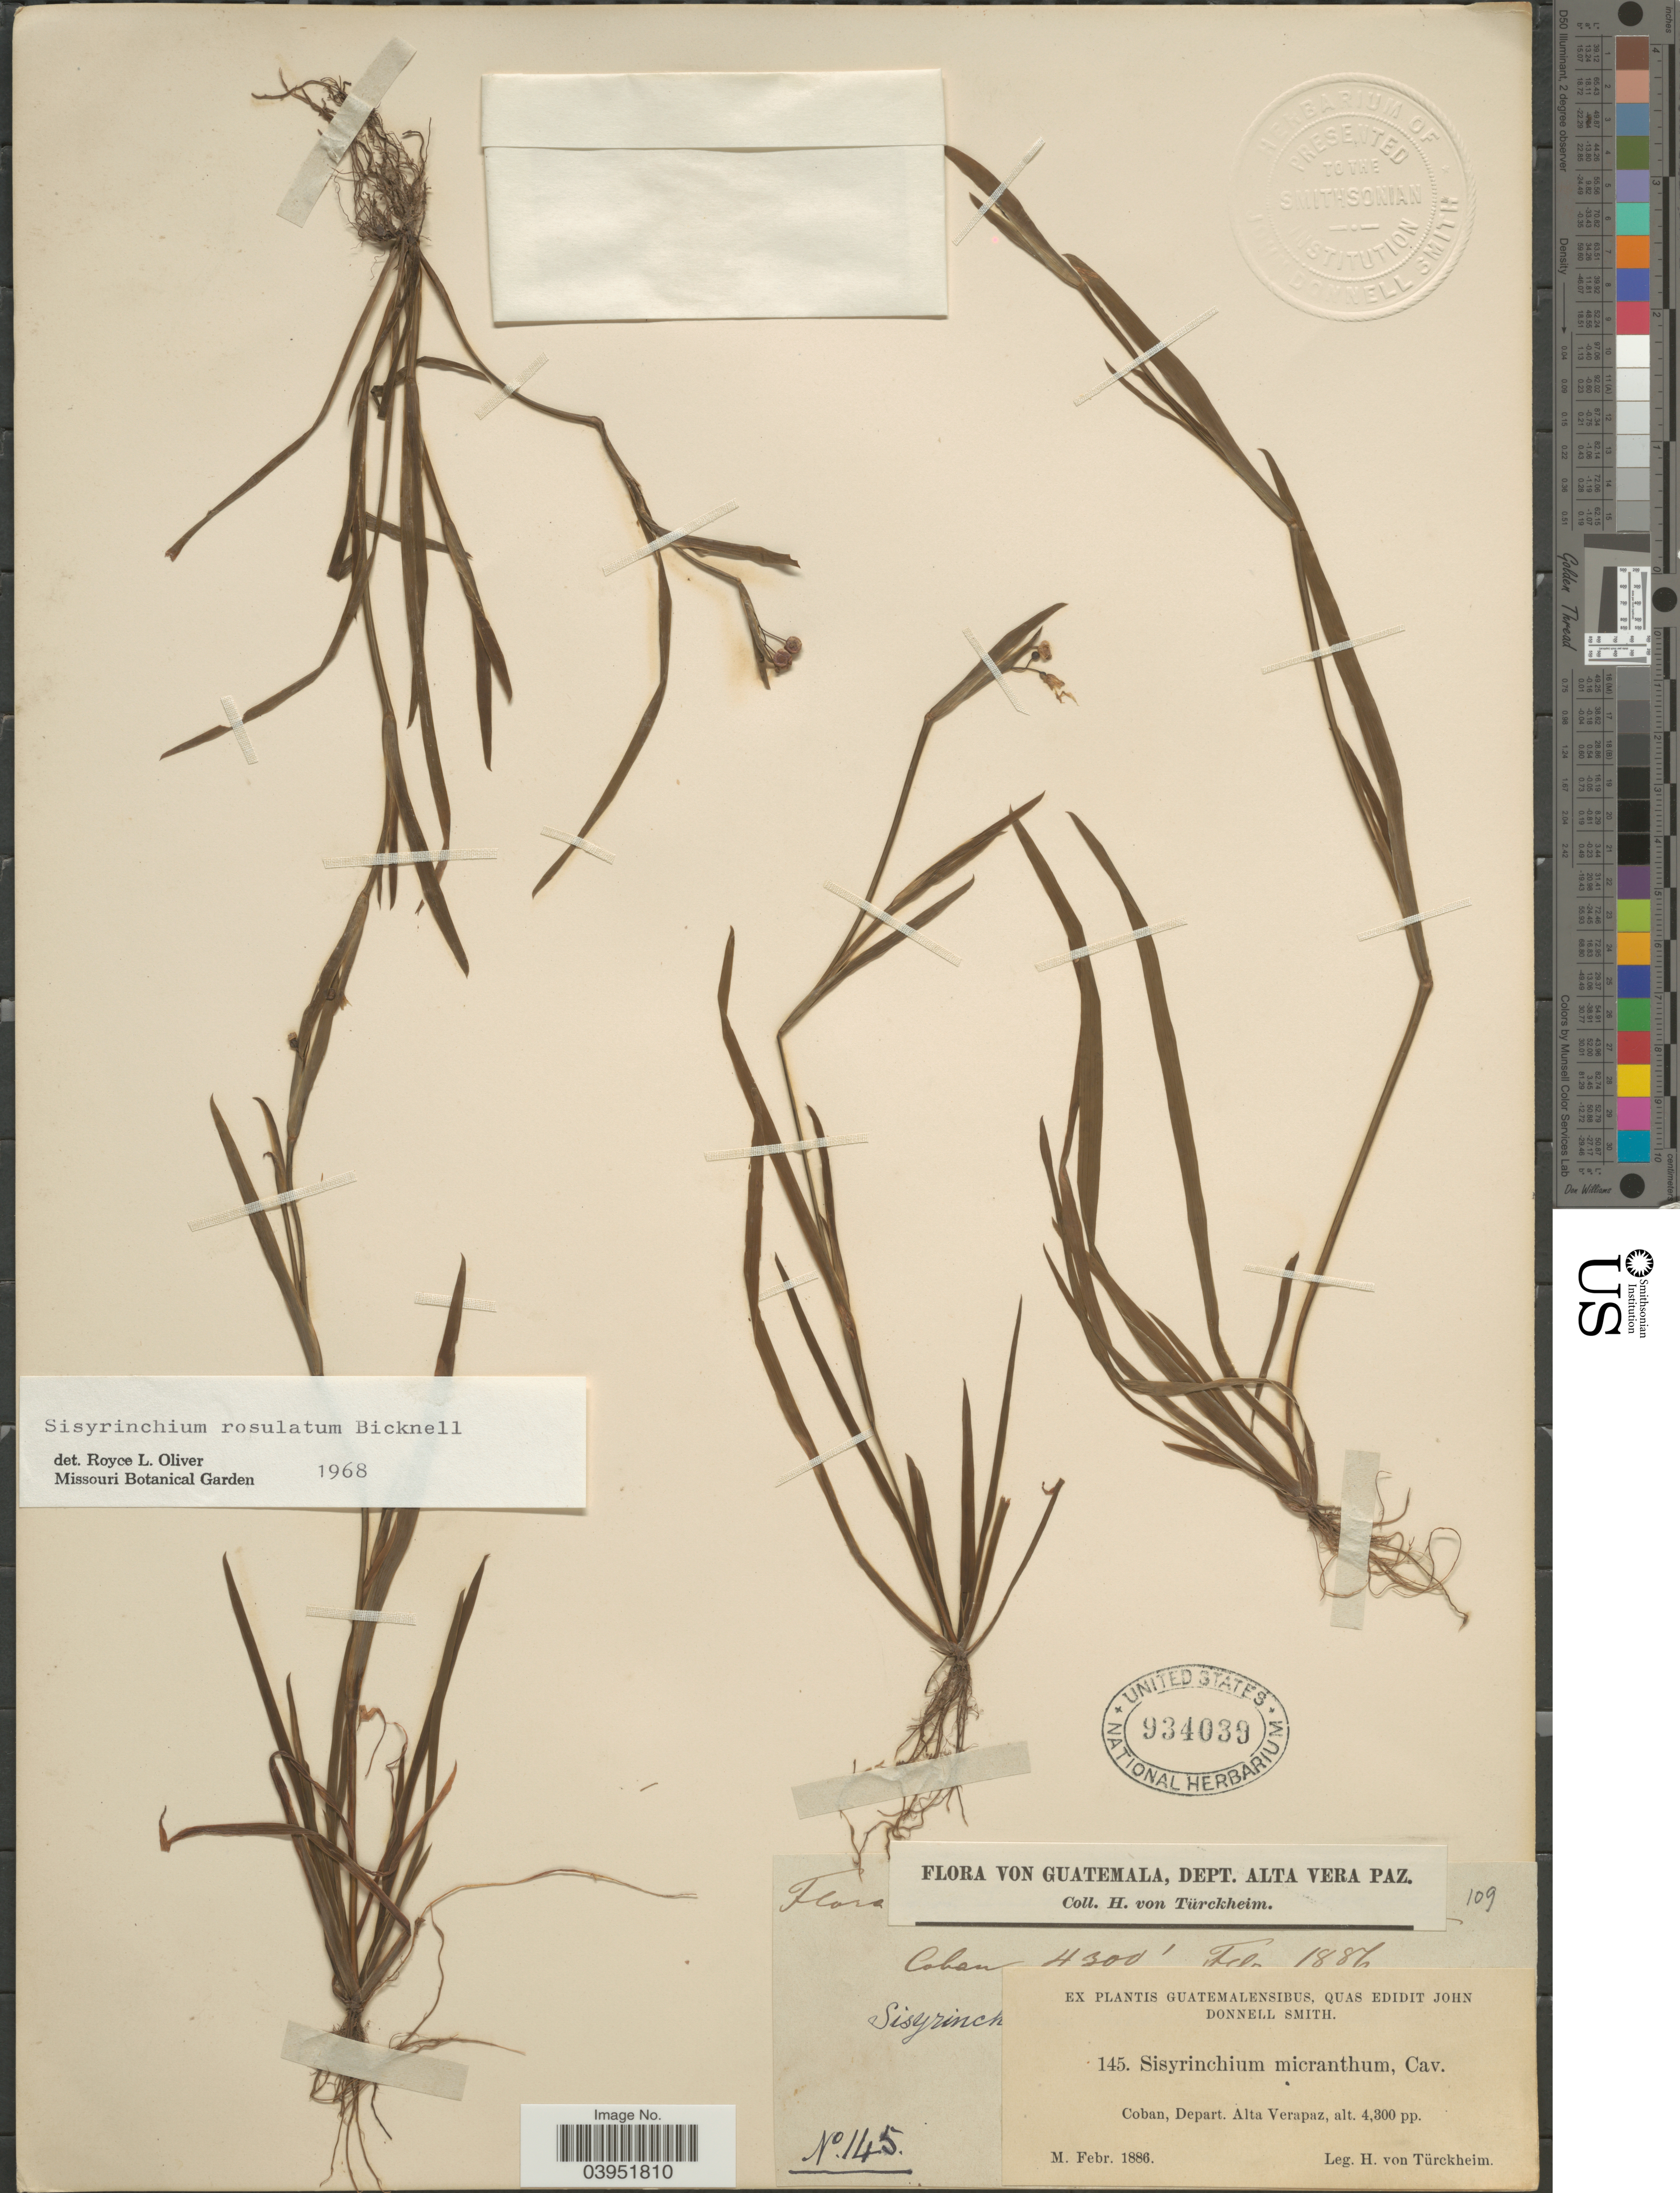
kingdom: Plantae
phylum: Tracheophyta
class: Liliopsida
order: Asparagales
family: Iridaceae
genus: Sisyrinchium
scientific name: Sisyrinchium rosulatum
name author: E.P. Bicknell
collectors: H. von Türckheim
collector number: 145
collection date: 1886-02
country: Guatemala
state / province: Alta Verapaz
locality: Coban, Depart. Alta Verapaz.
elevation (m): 1311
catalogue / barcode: US 934039